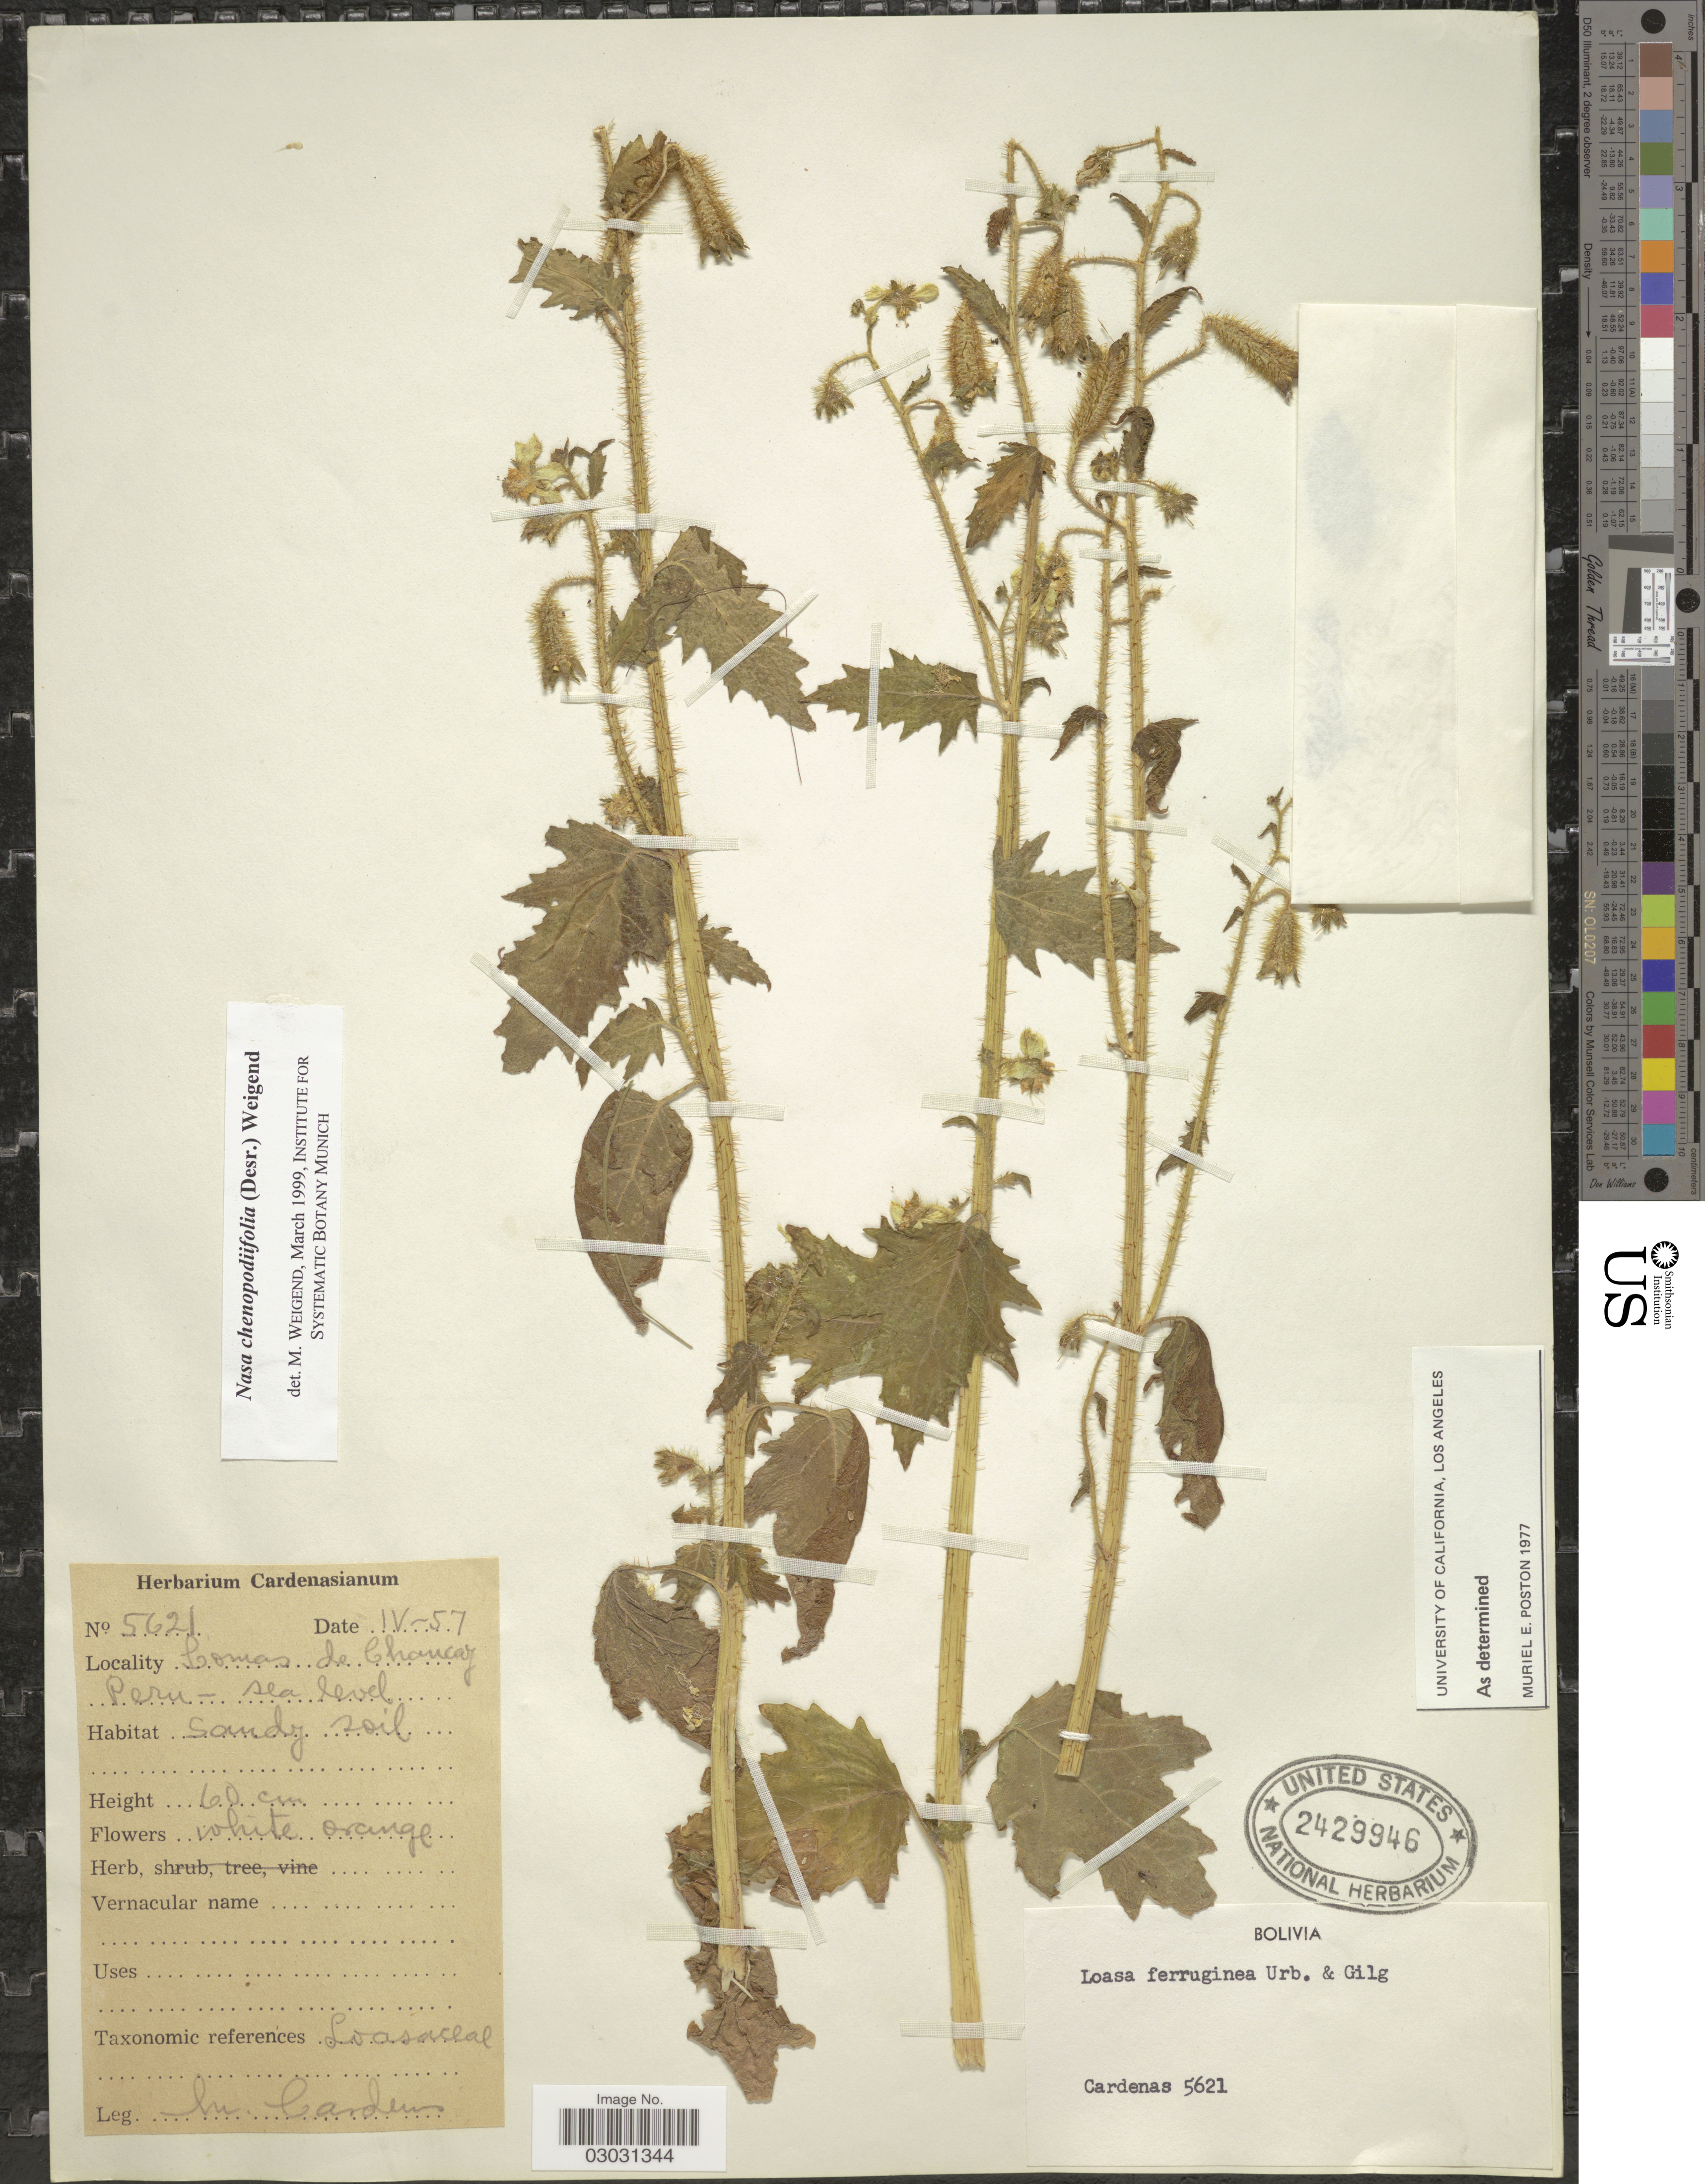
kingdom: Plantae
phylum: Tracheophyta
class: Magnoliopsida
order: Cornales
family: Loasaceae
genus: Nasa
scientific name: Nasa chenopodiifolia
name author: (Desr.) Weigend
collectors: M. Cárdenas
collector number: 5621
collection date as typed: Transcribed d/m/y: /4/57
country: Bolivia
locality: Lomas de Chancay.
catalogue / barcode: US 2429946